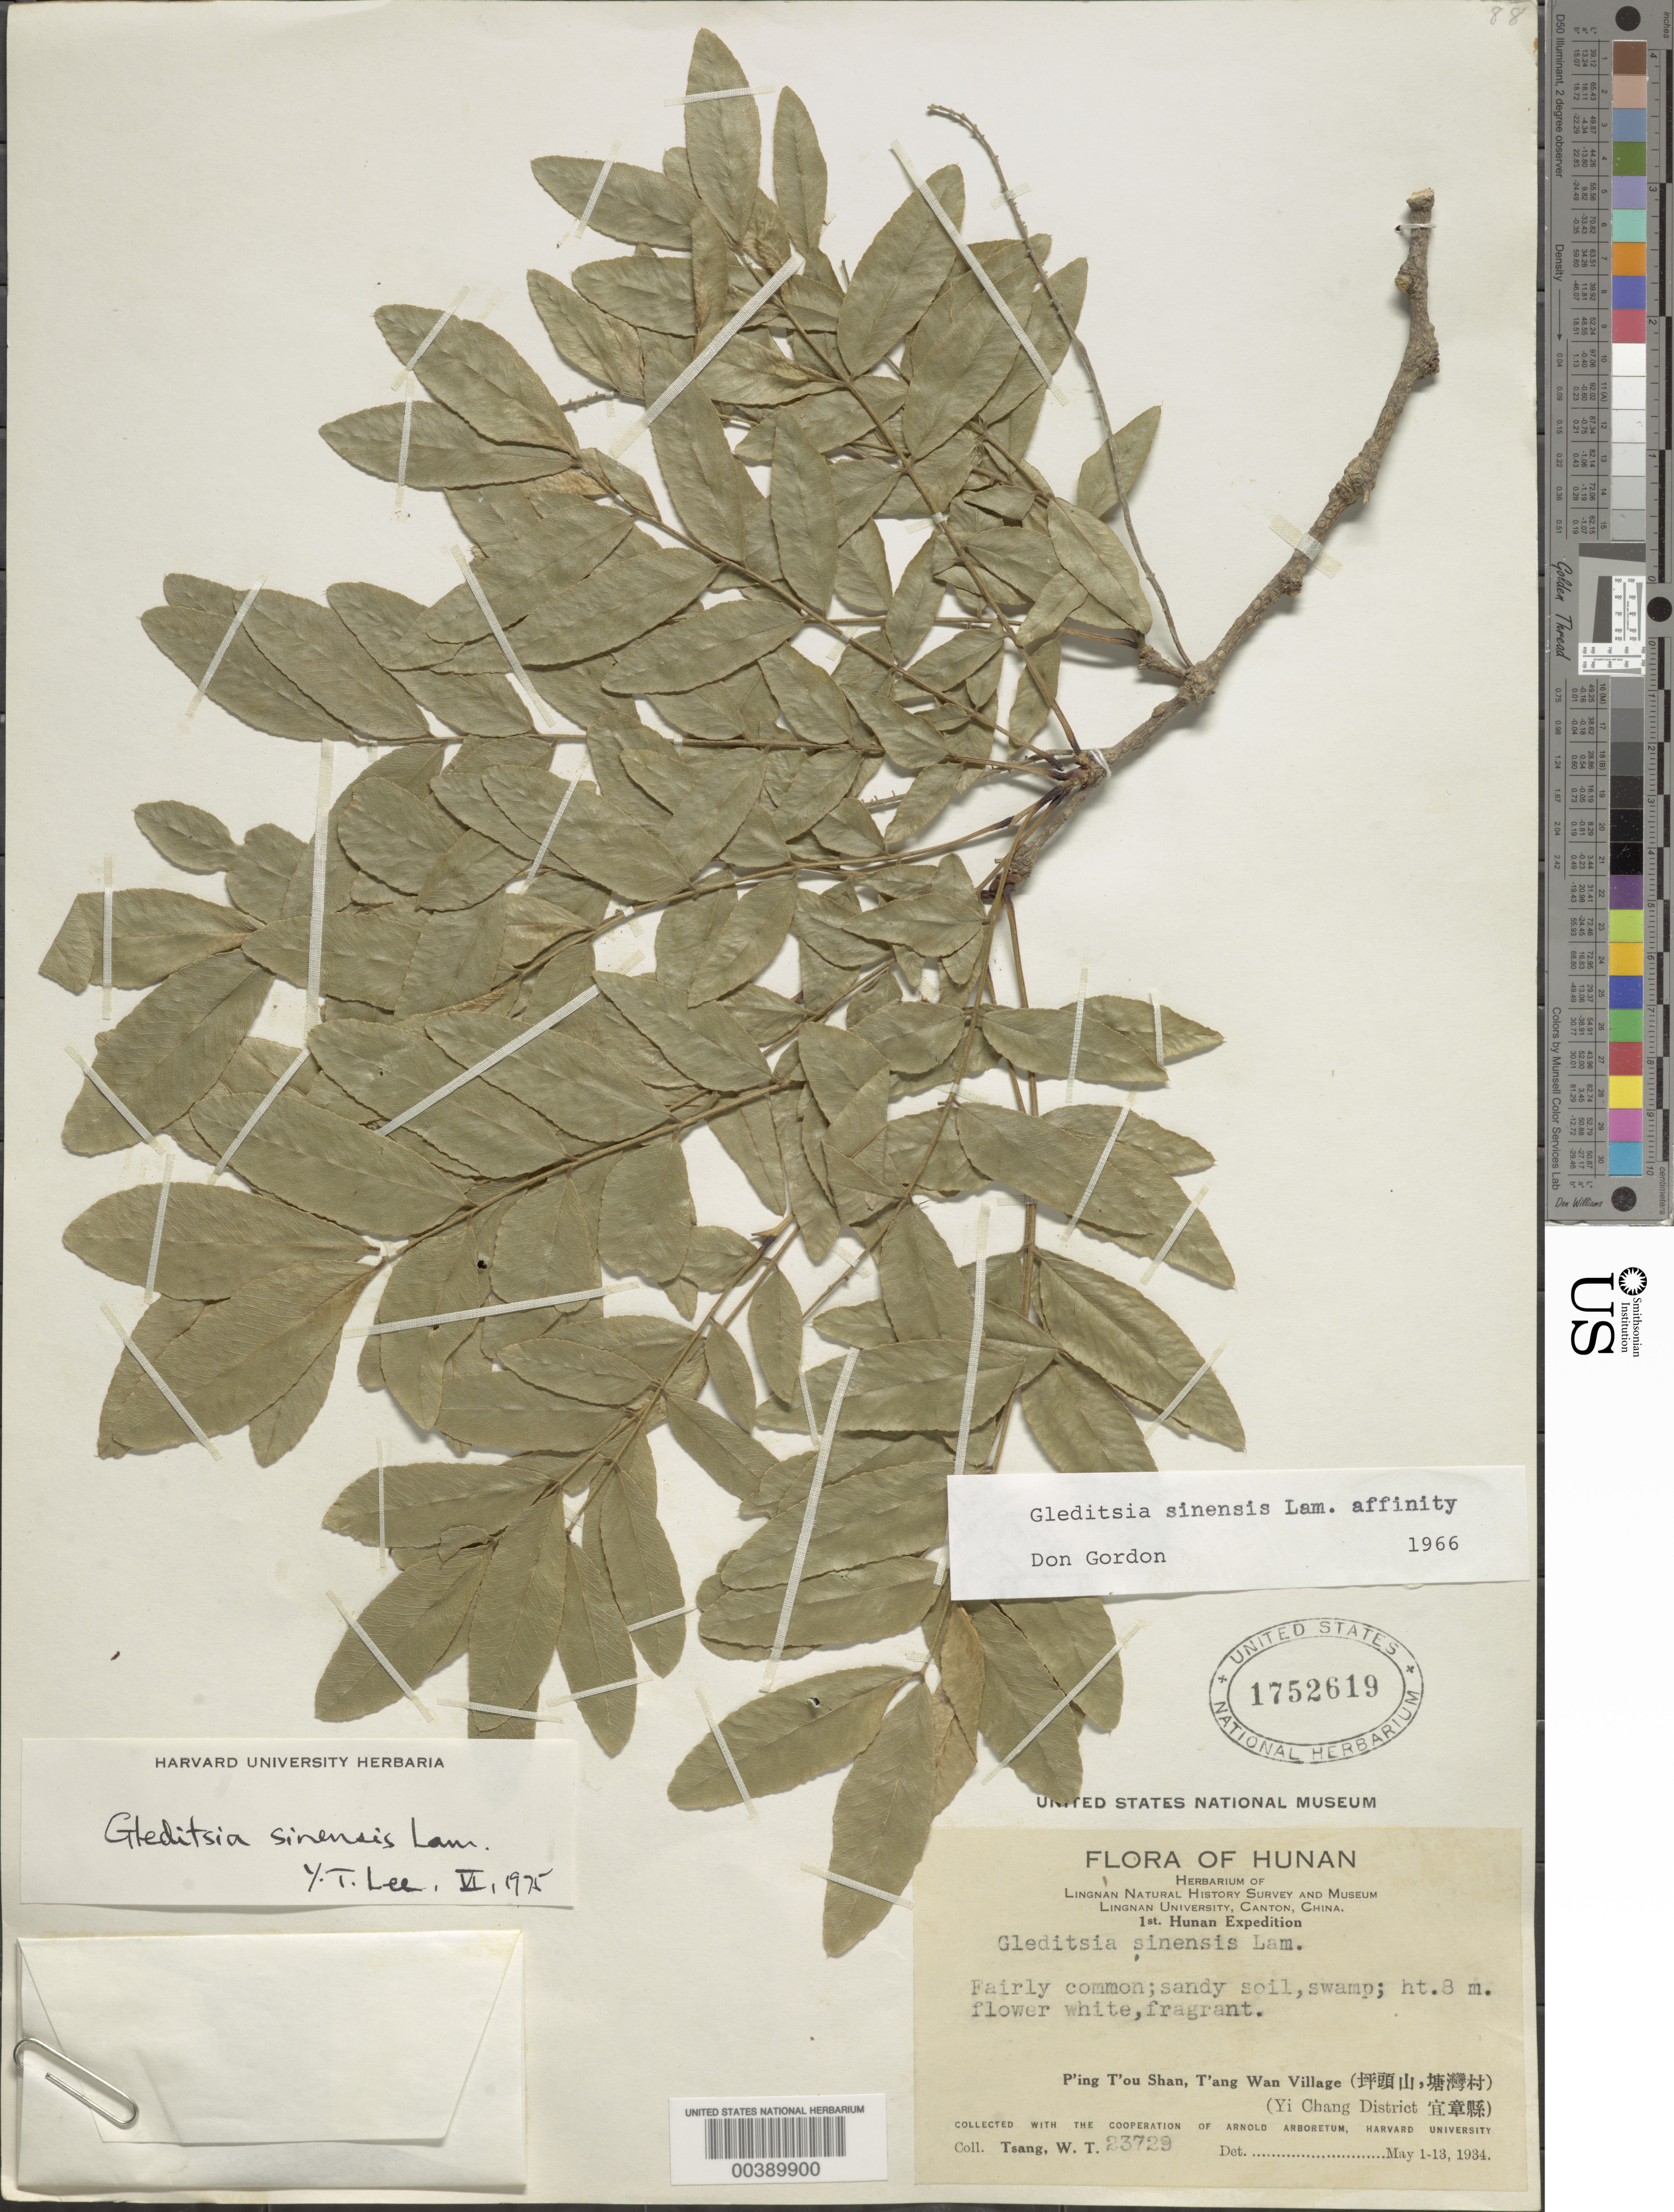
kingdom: Plantae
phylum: Tracheophyta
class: Magnoliopsida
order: Fabales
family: Fabaceae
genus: Gleditsia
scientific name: Gleditsia sinensis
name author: Lam.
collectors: W. T. Tsang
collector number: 23729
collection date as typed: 01 May 1934 to 13 May 1934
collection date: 1934-05-01/1934-05-13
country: China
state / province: Hunan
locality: P'ing t'ou shan, t'ang wan village (yi chang dist.). [province questionable: could be chekiang (zhejiang) or hupeh (hubei).]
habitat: Sandy soil, swamp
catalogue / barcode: US 1752619